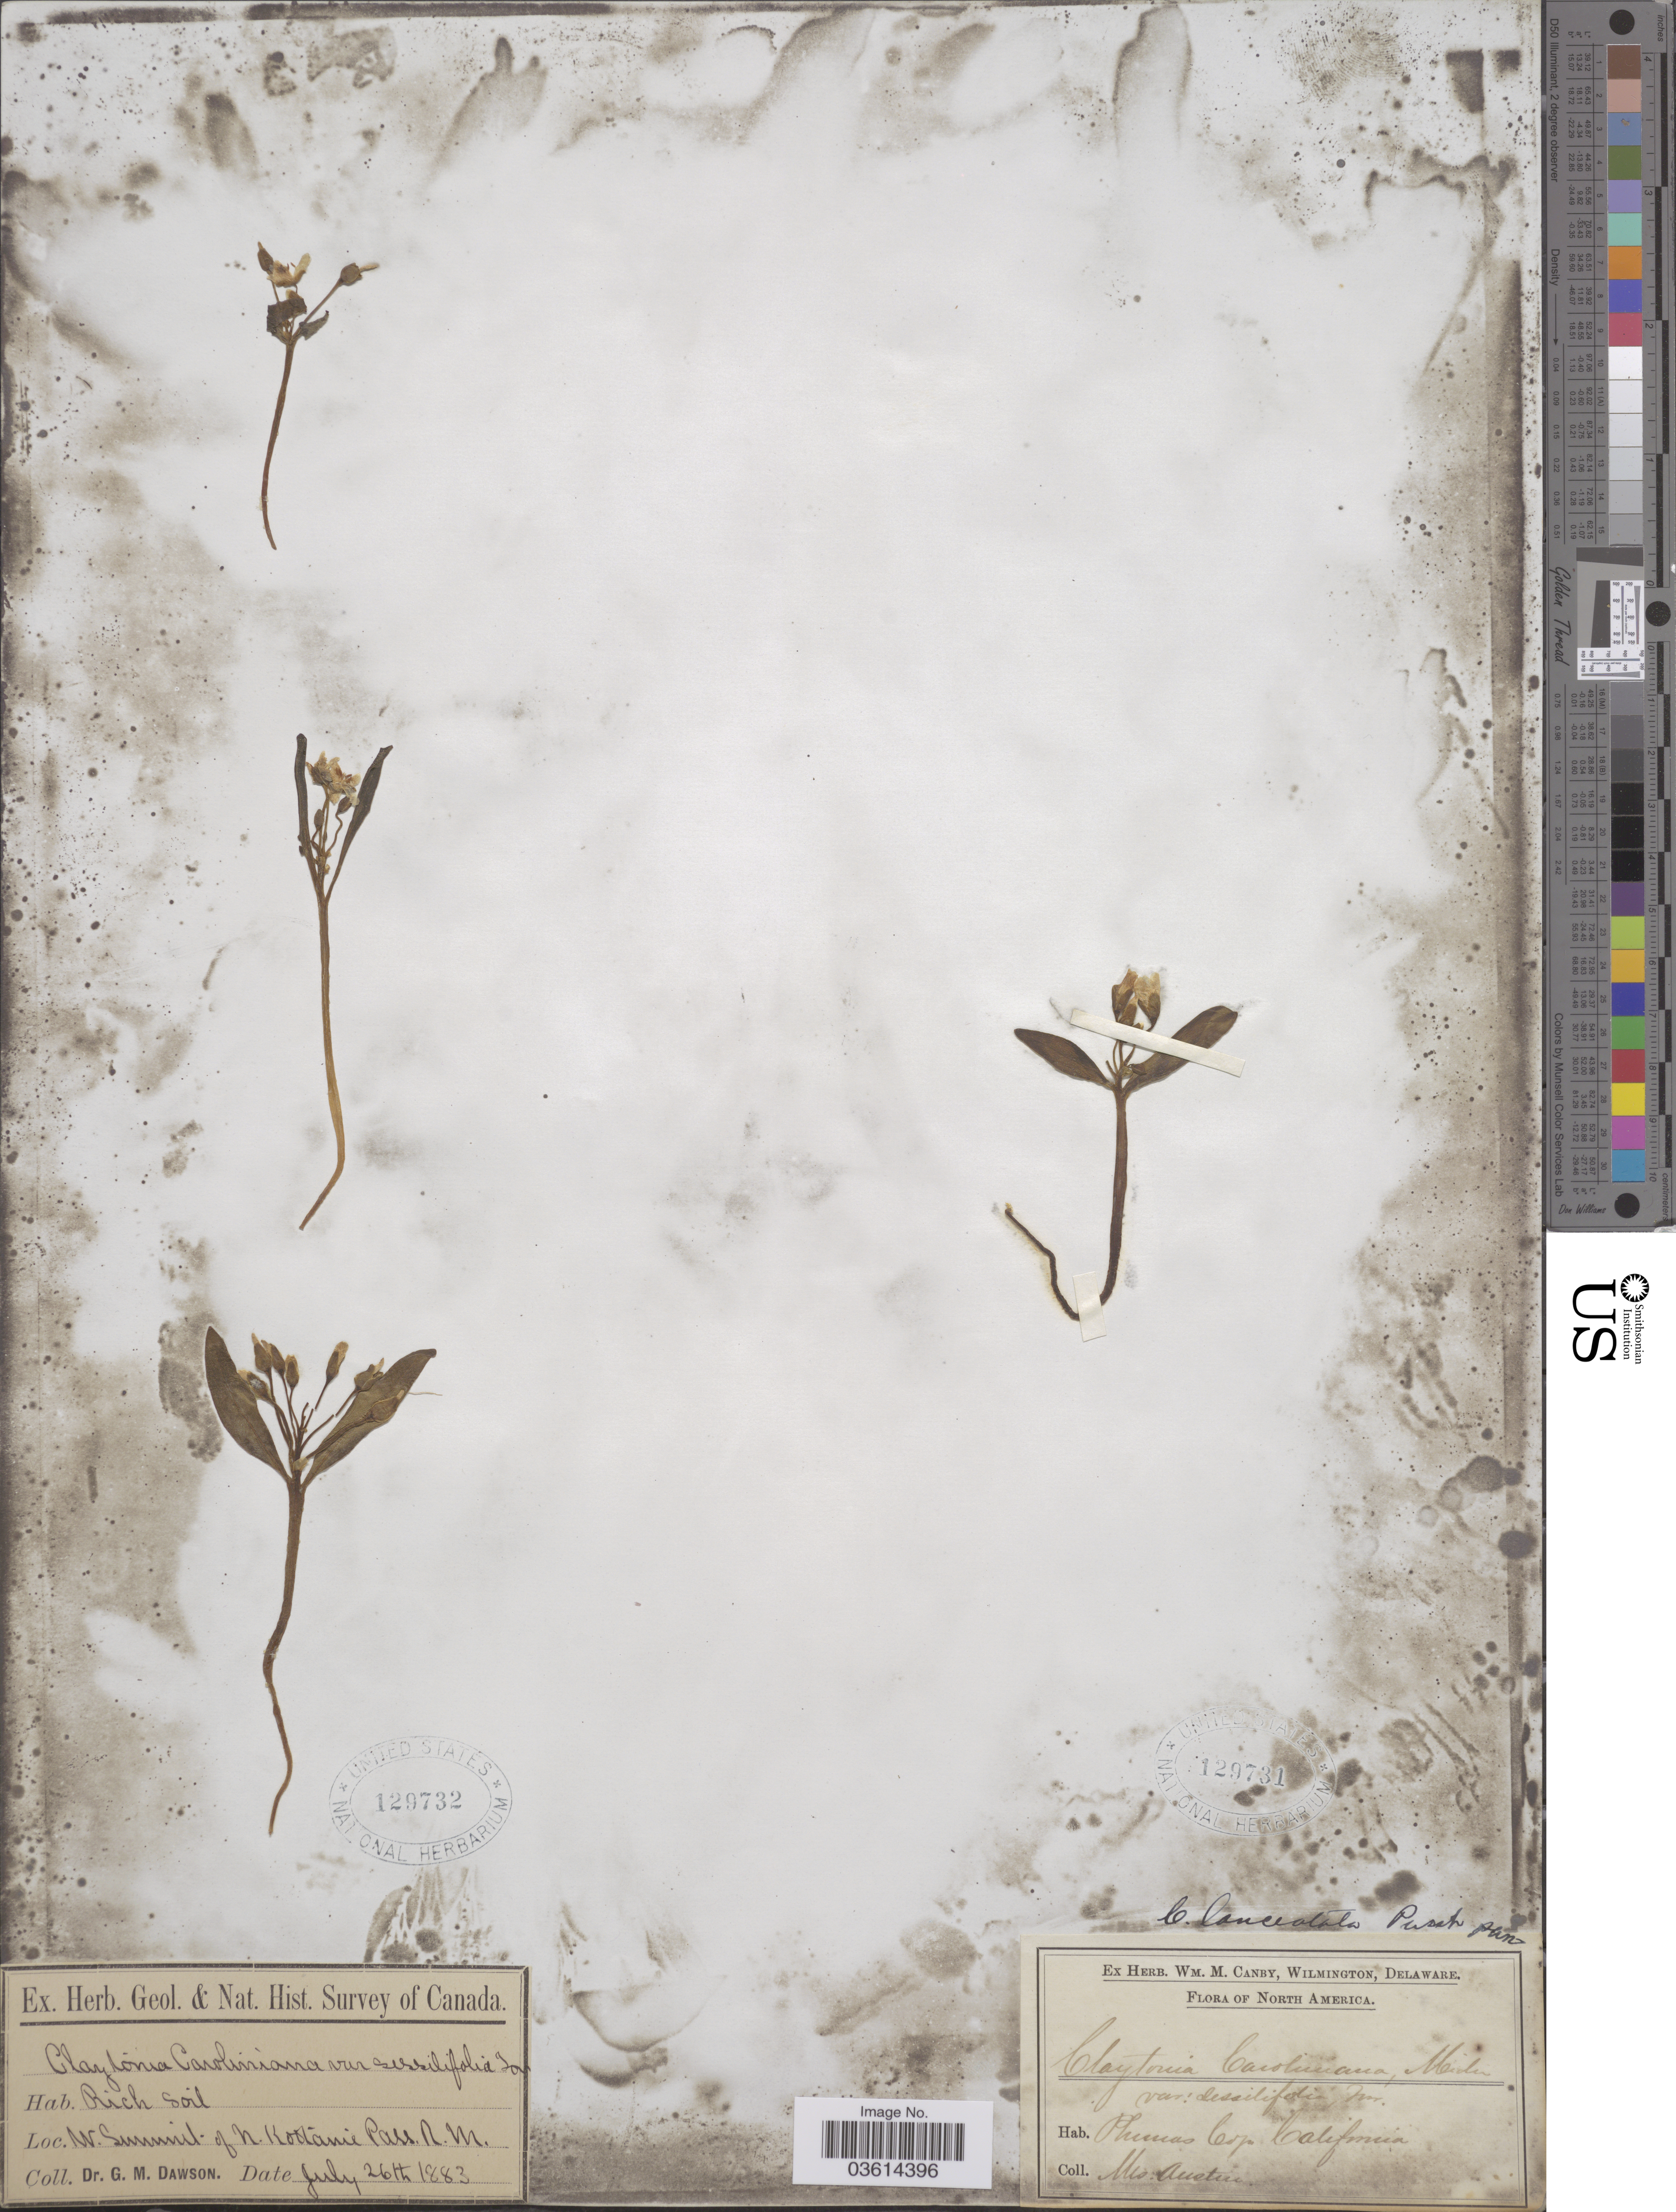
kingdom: Plantae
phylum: Tracheophyta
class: Magnoliopsida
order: Caryophyllales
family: Montiaceae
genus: Claytonia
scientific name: Claytonia lanceolata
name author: Pursh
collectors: Austin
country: United States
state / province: California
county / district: Plumas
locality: Plumas Co.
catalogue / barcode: US 129731